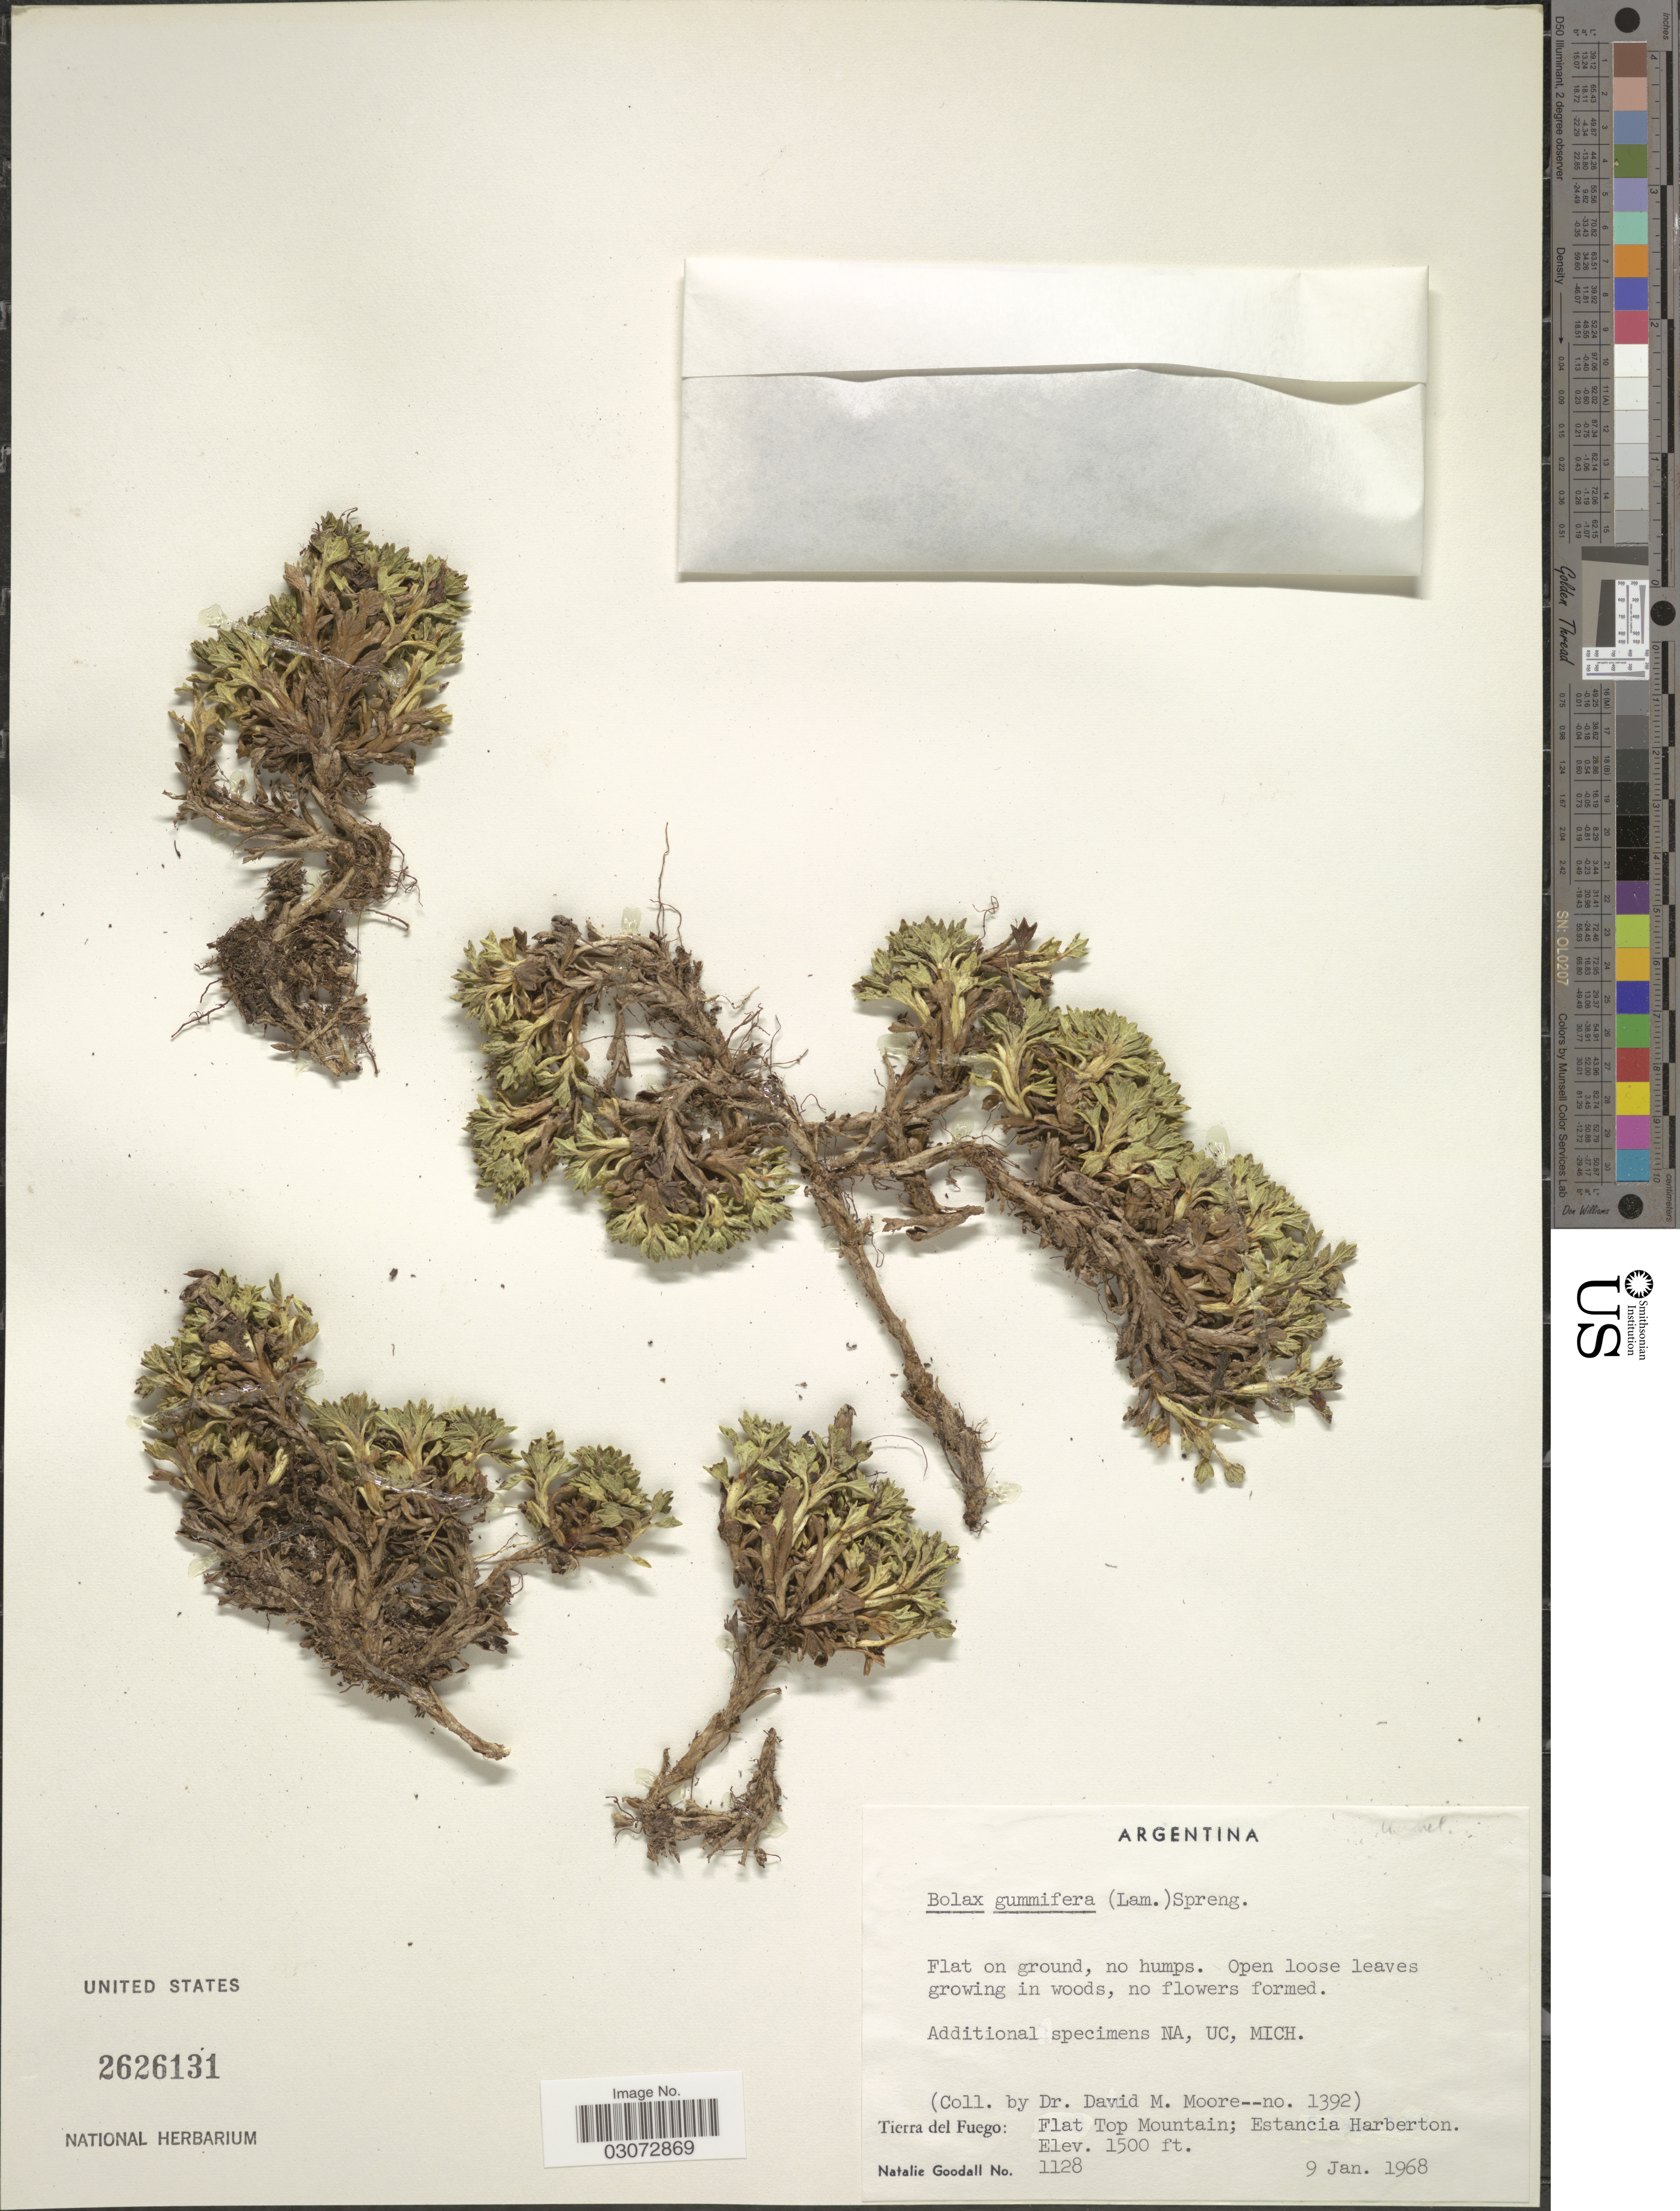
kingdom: Plantae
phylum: Tracheophyta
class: Magnoliopsida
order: Apiales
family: Apiaceae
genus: Bolax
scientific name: Bolax gummifera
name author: (Lam.) Spreng.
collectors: D. Moore & N. Goodall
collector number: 1392/1128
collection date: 1968-01-09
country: Argentina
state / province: Tierra del Fuego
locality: Flat Top Mountain; Estancia Harberton.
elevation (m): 457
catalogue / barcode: US 2626131